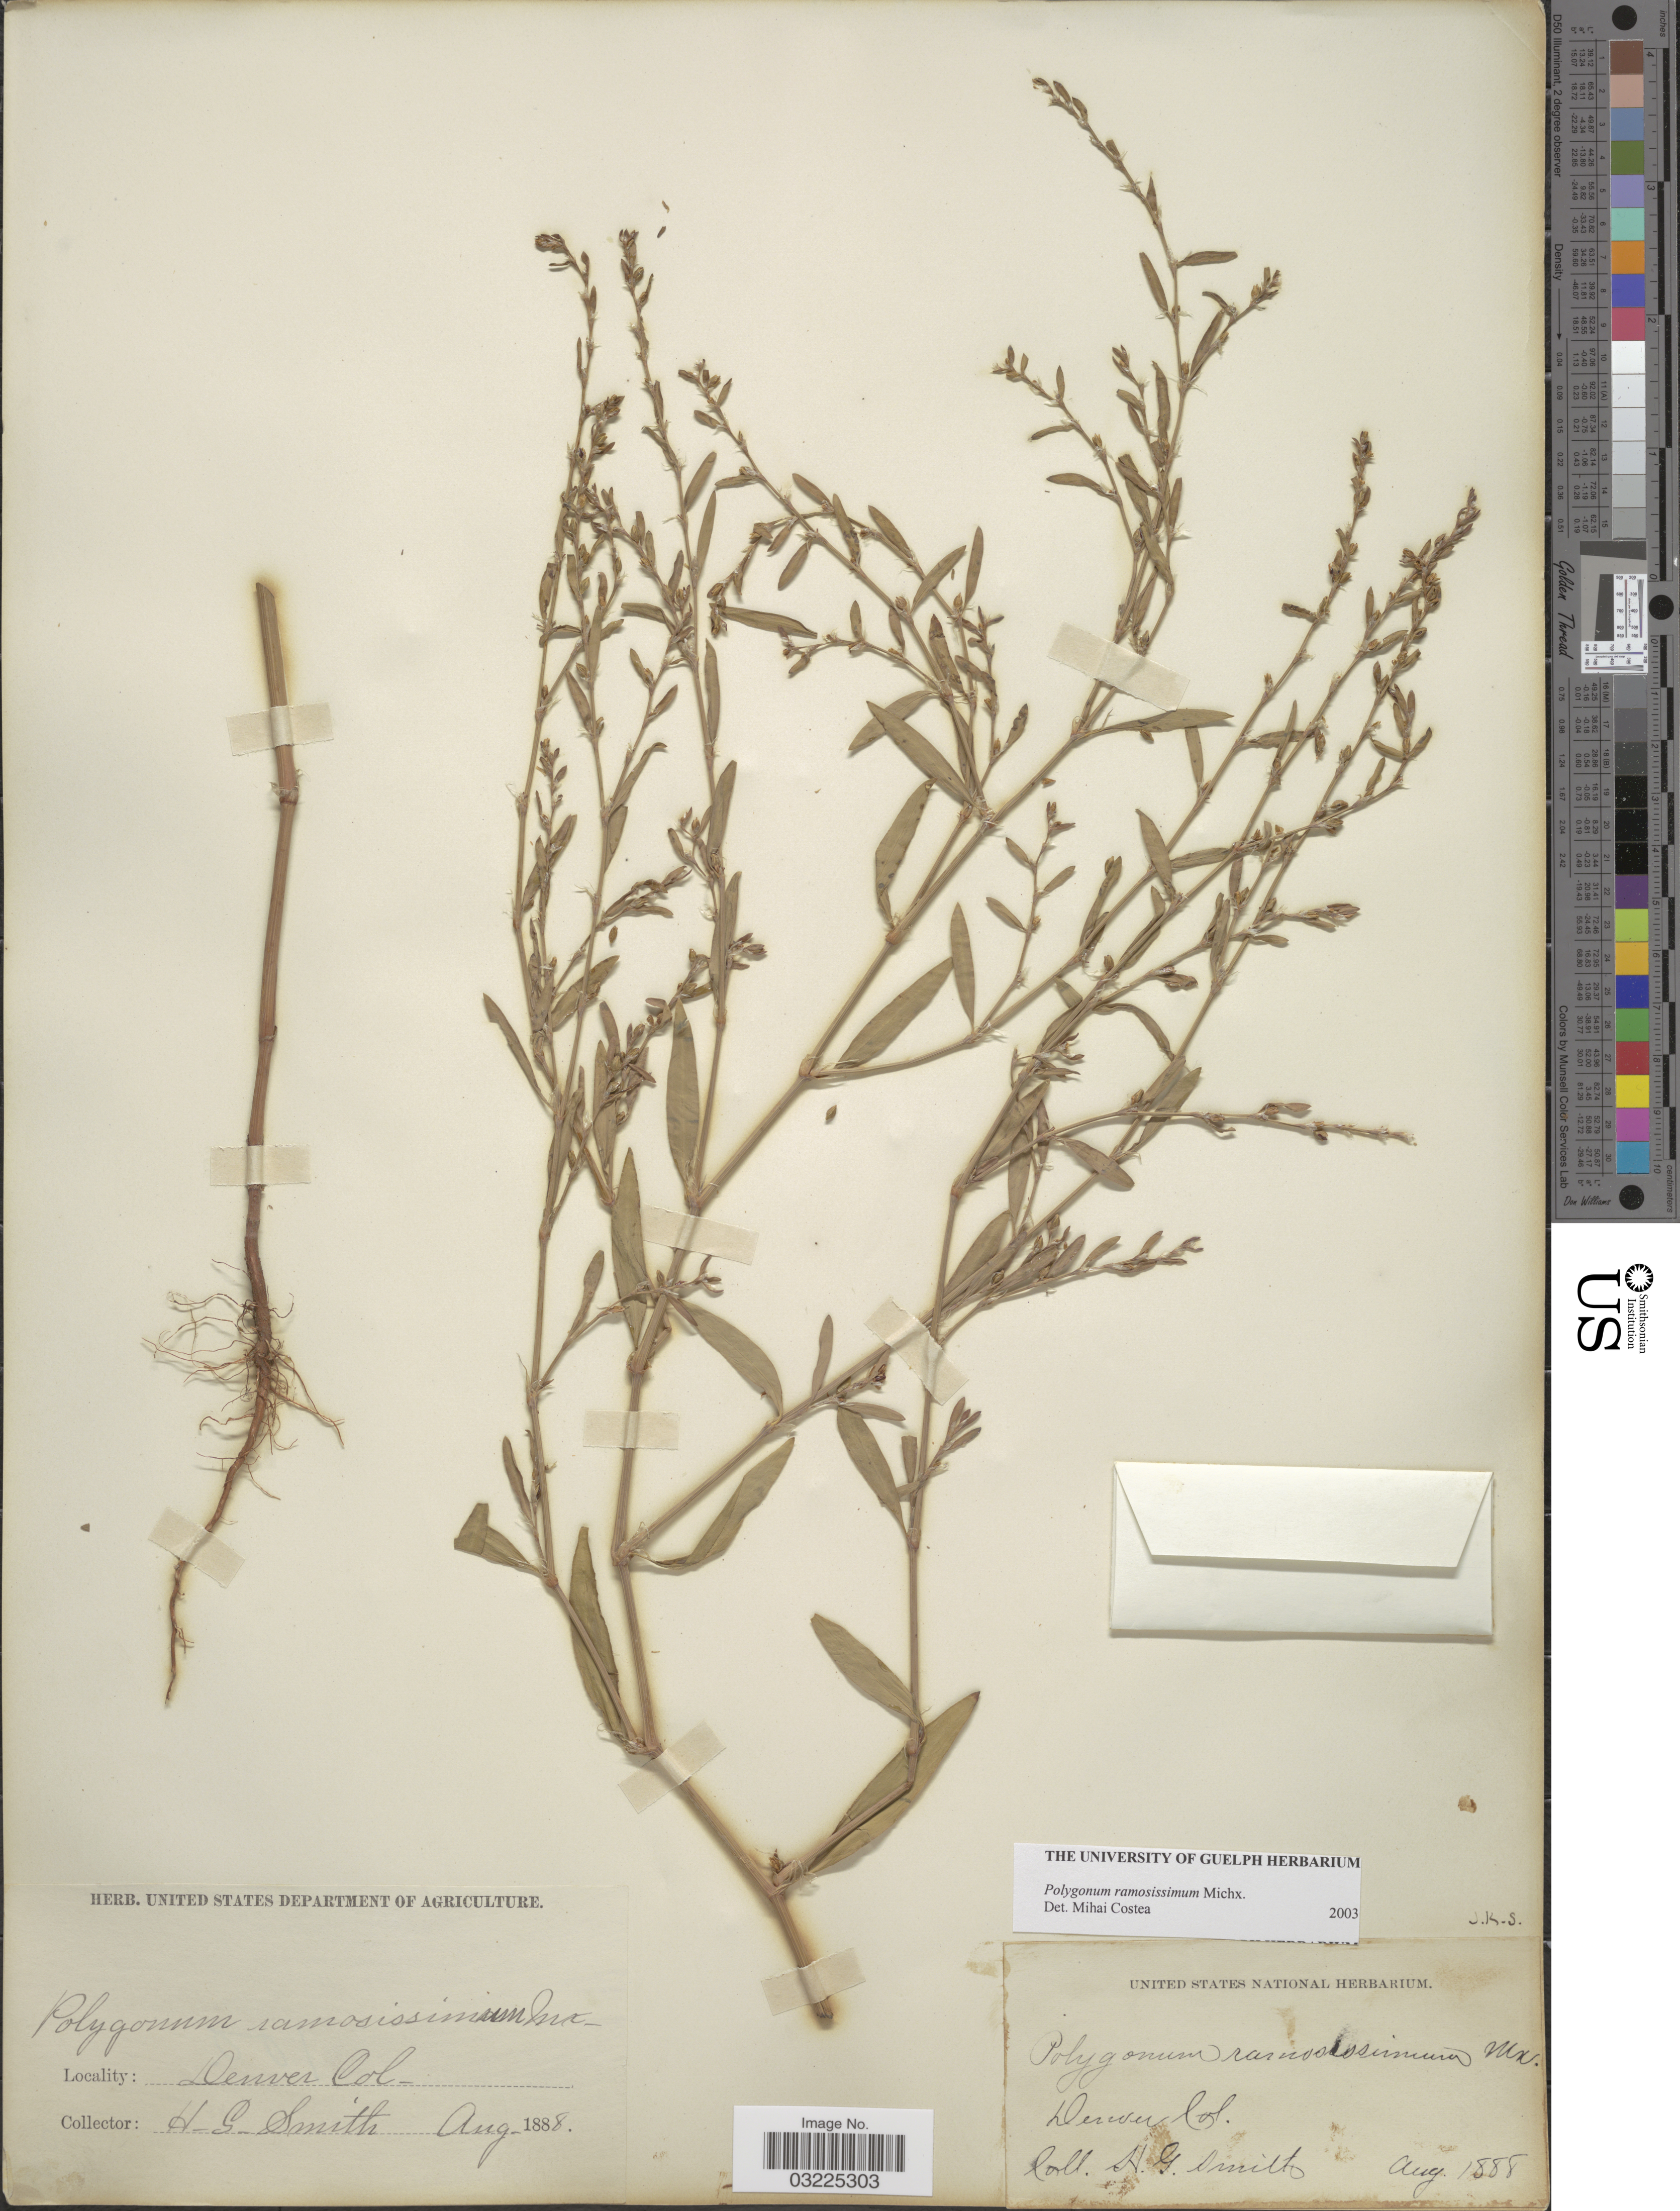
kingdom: Plantae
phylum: Tracheophyta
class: Magnoliopsida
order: Caryophyllales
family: Polygonaceae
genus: Polygonum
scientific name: Polygonum ramosissimum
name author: Michx.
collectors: H. Smith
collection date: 1888-08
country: United States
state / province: Colorado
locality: Denver Col.